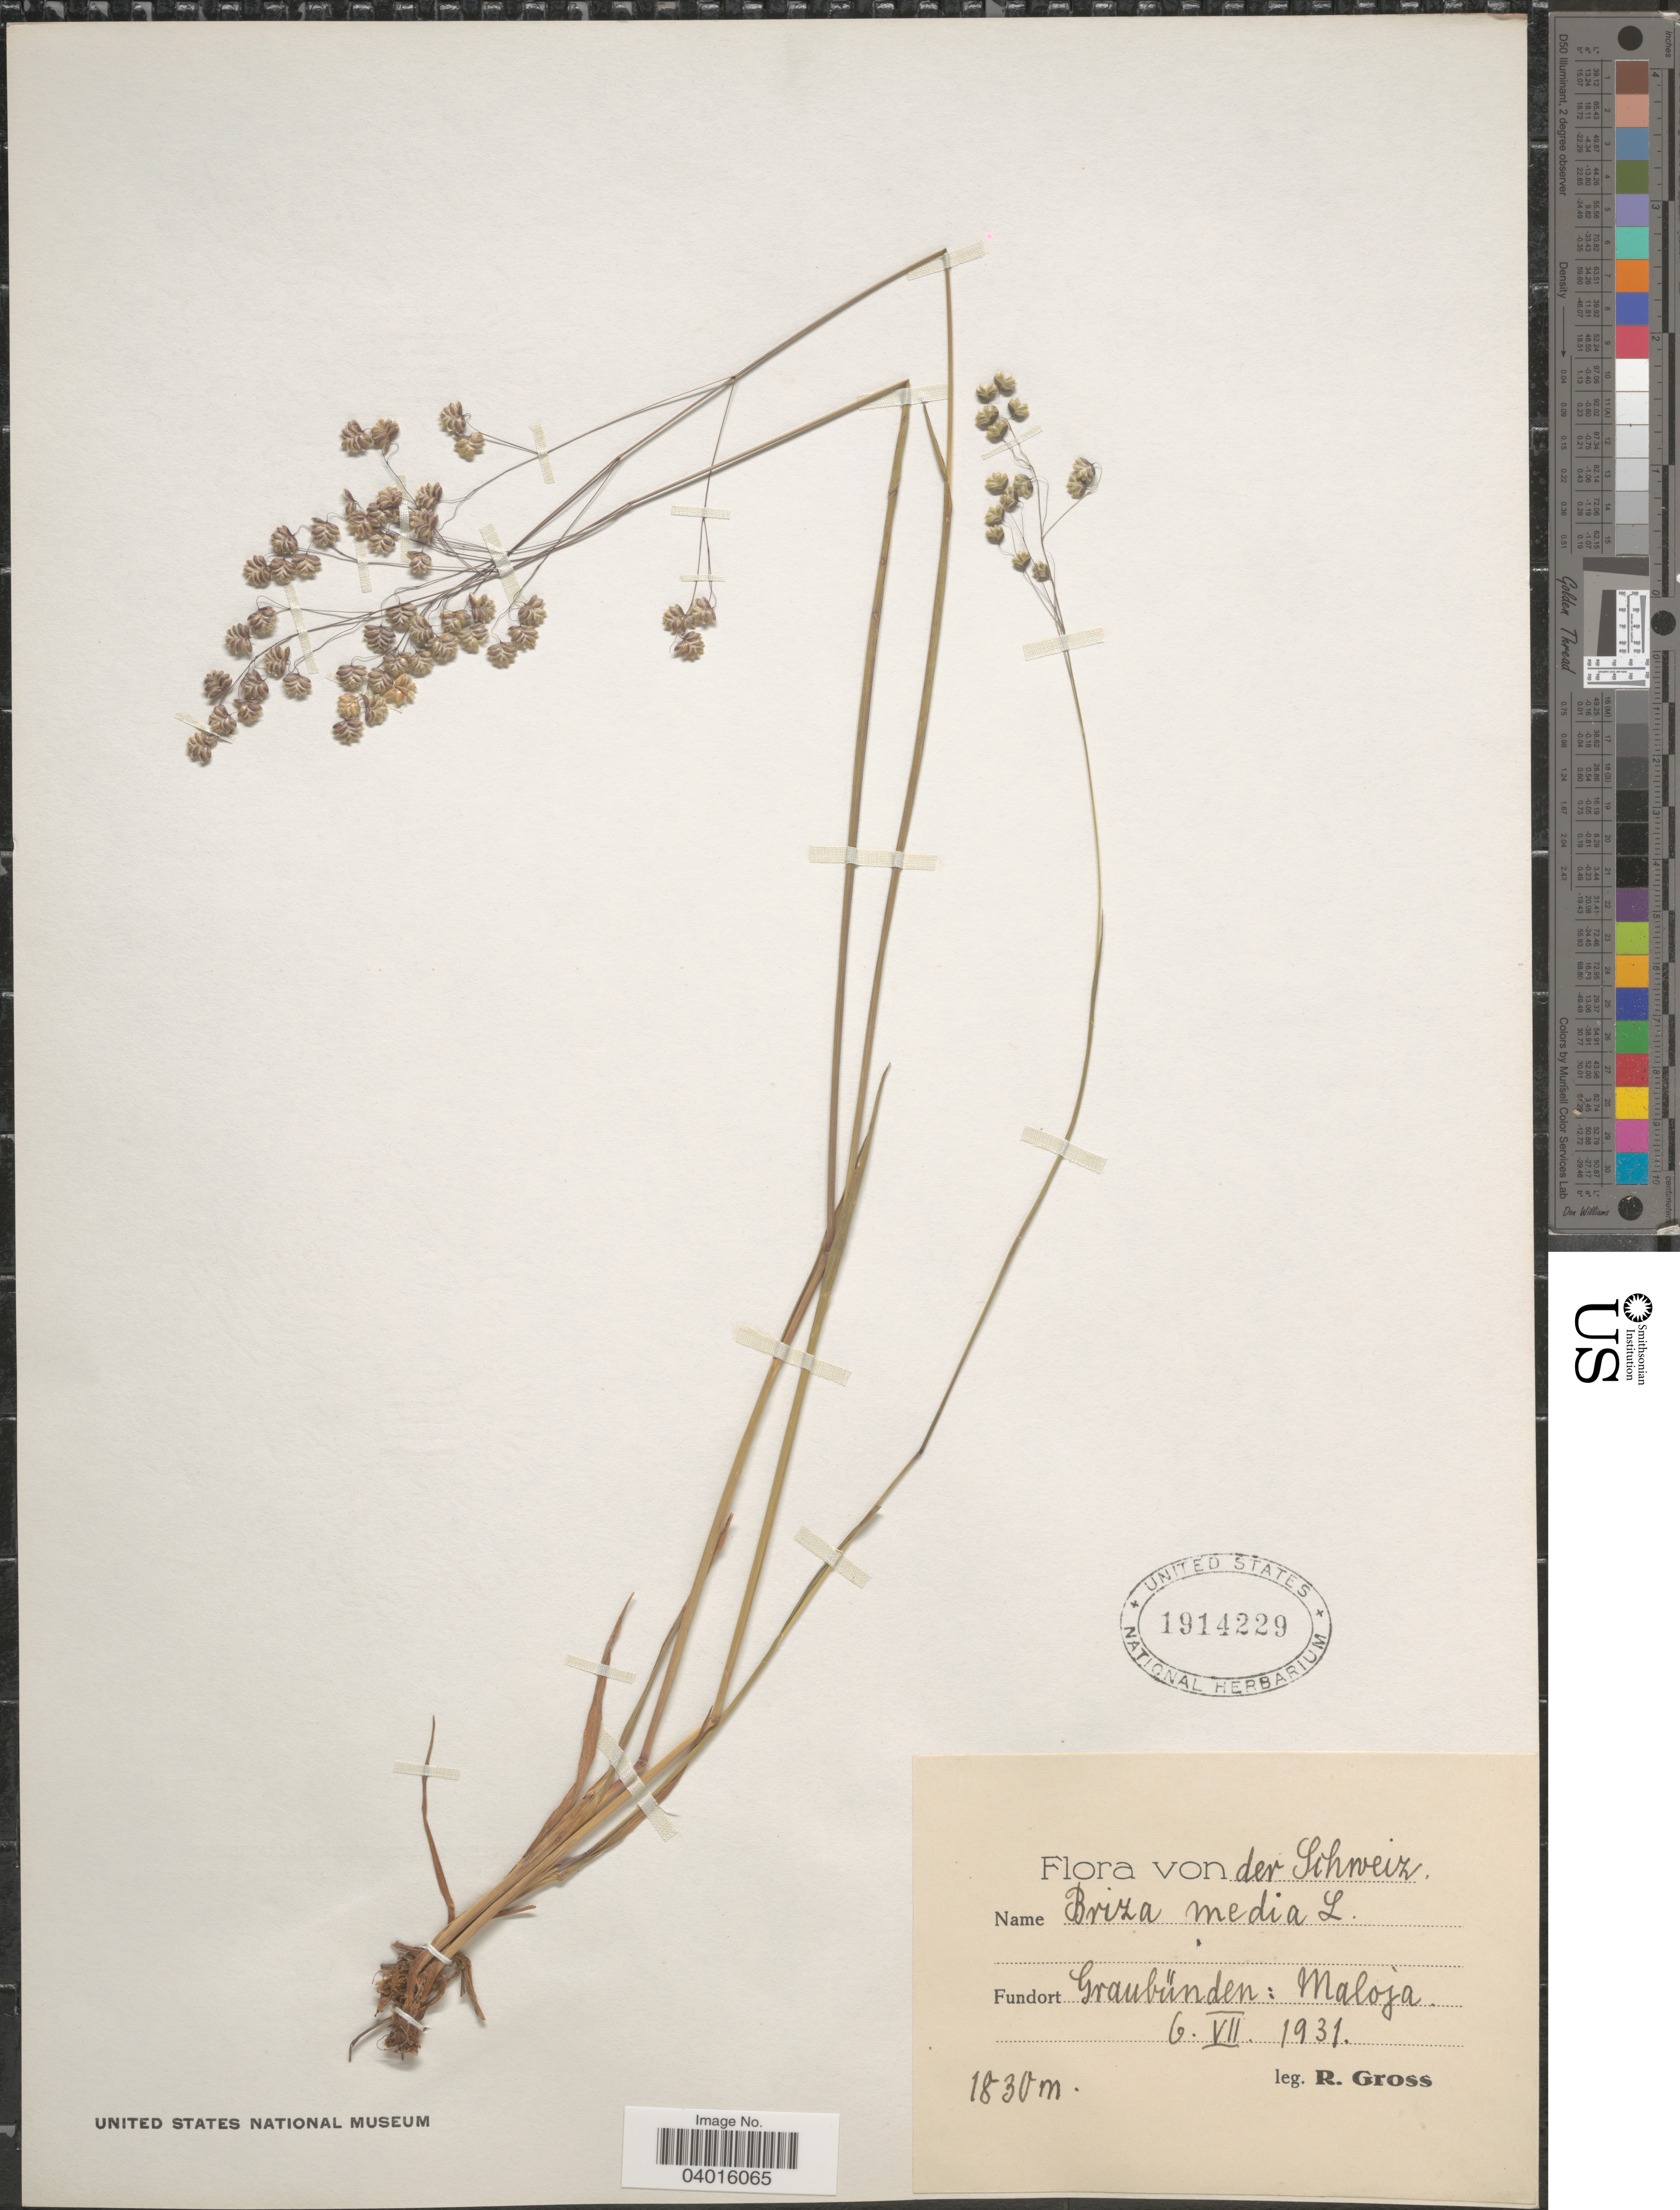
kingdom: Plantae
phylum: Tracheophyta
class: Liliopsida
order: Poales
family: Poaceae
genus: Briza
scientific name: Briza media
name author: L.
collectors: R. Gross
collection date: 1931-07-06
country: Switzerland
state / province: Graubunden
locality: Schweiz. Graubünden: Maloja.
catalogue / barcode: US 1914229